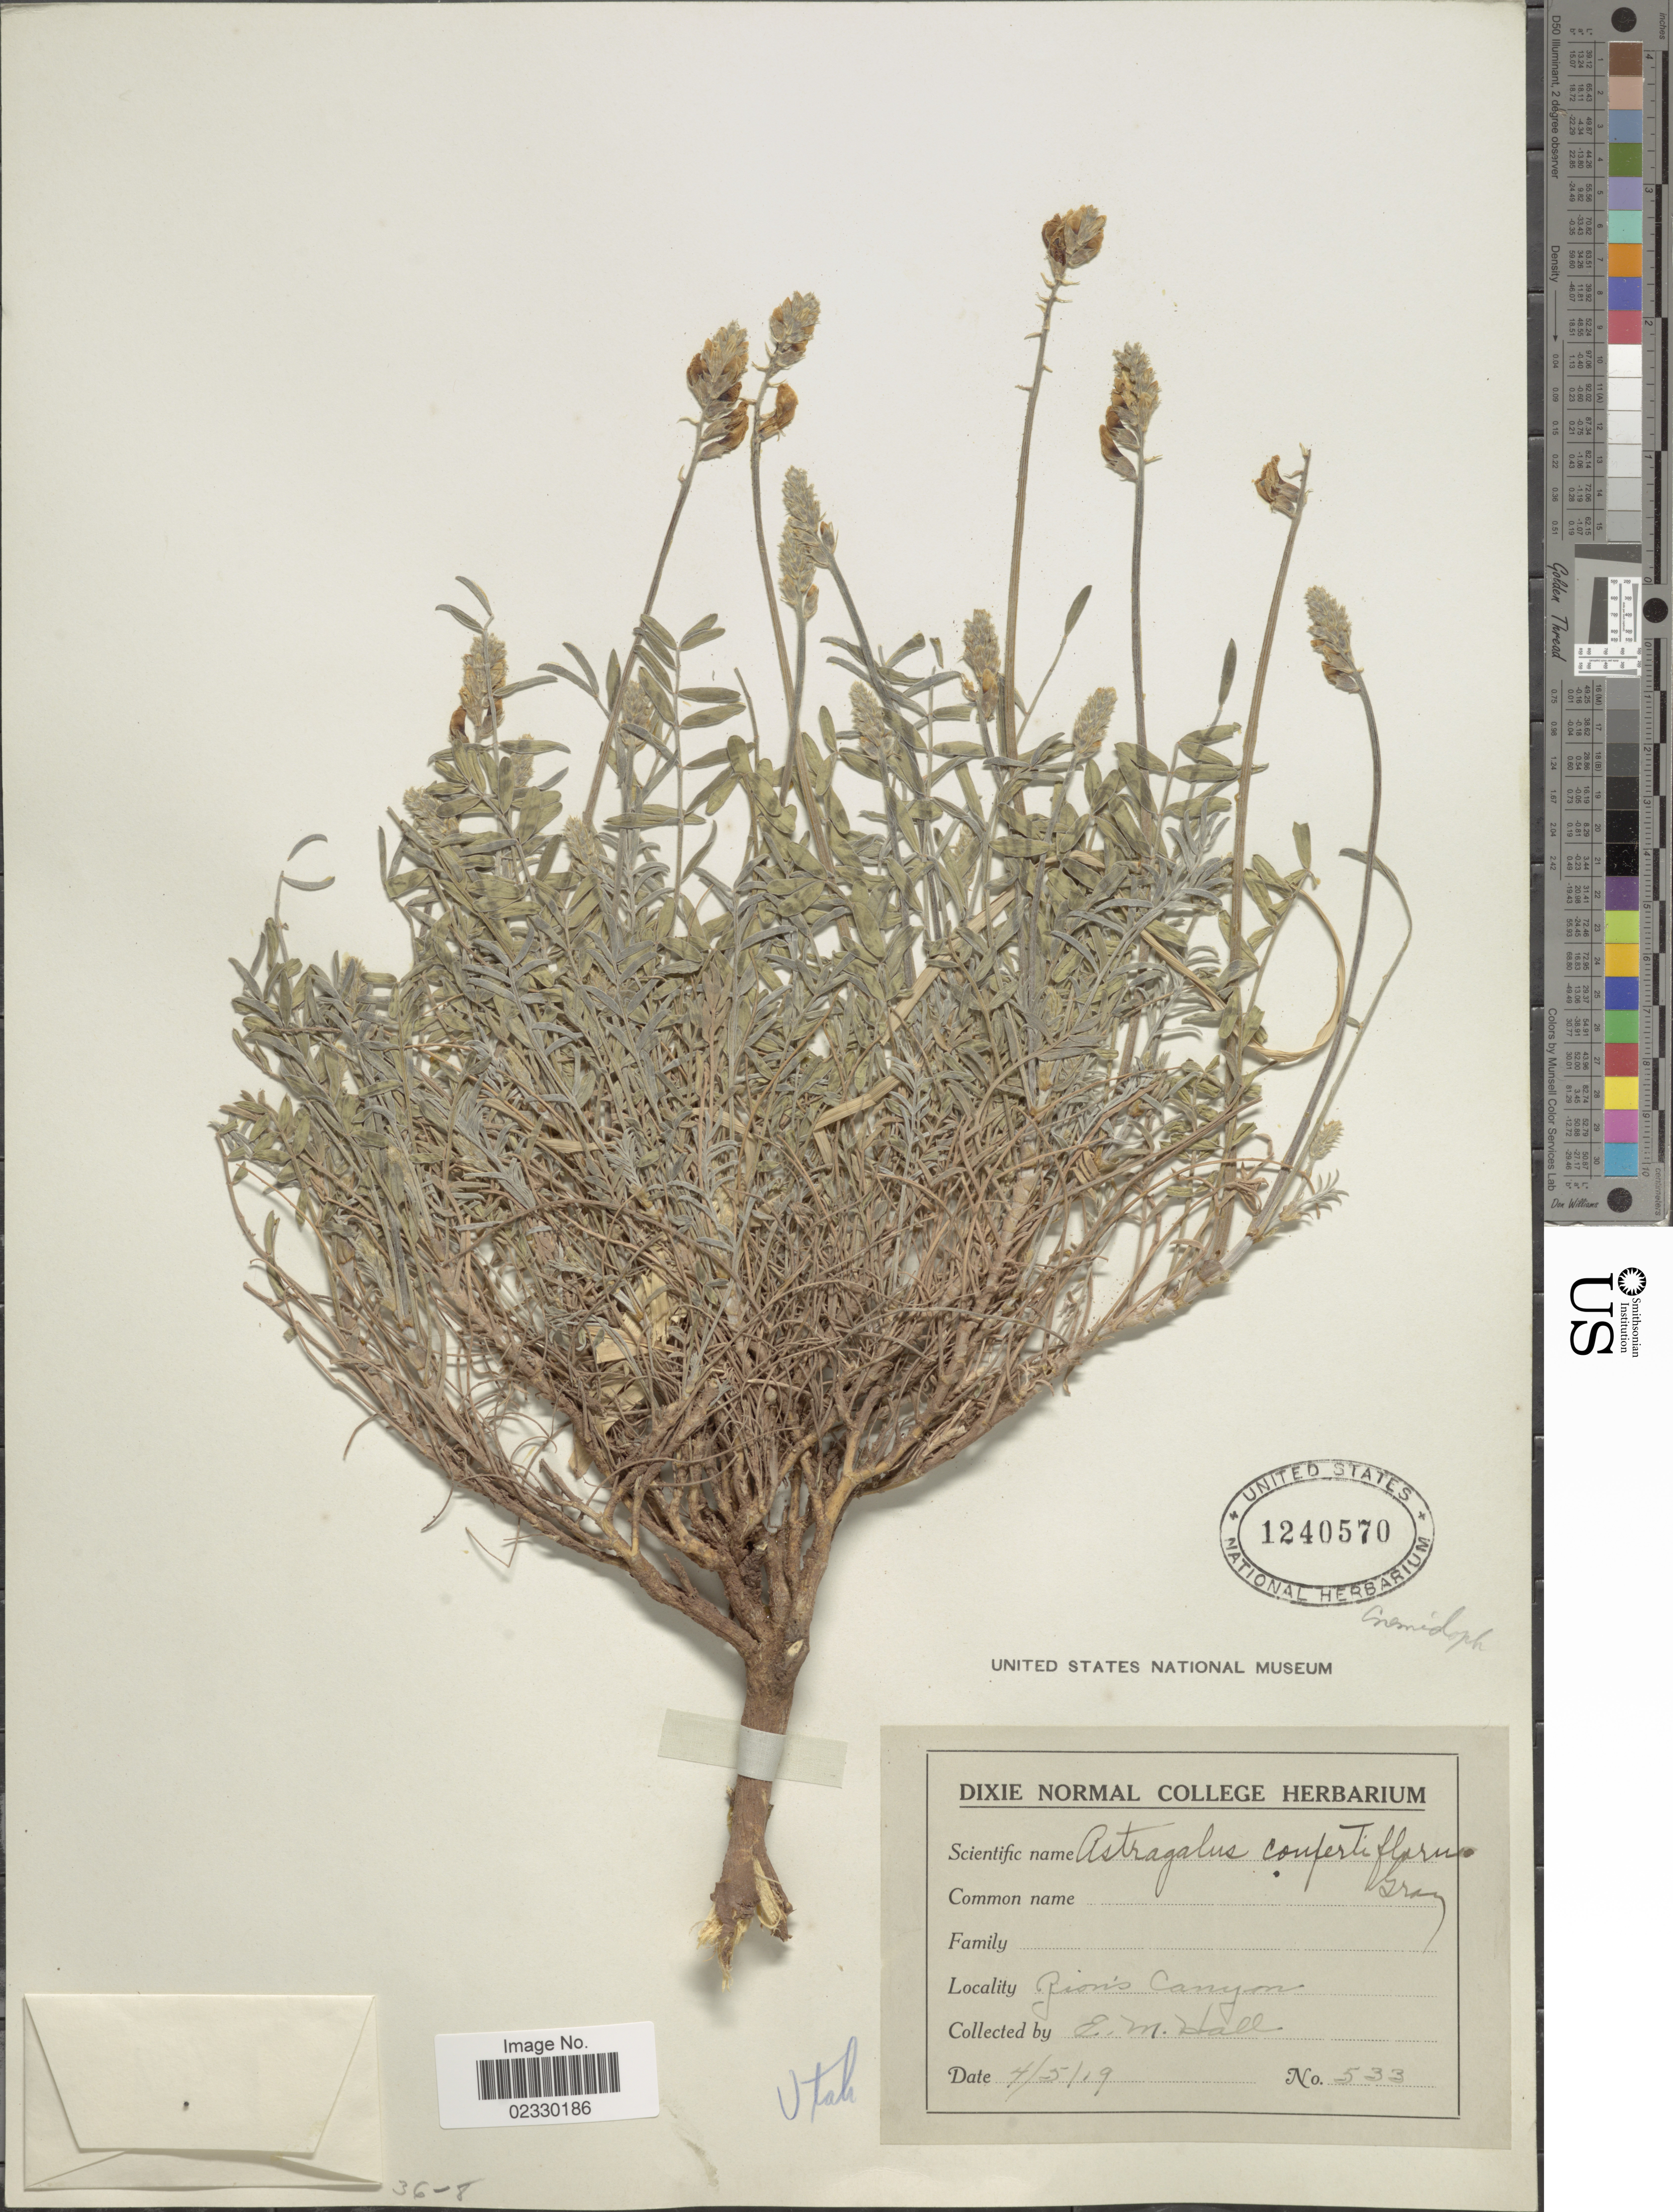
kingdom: Plantae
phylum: Tracheophyta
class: Magnoliopsida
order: Fabales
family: Fabaceae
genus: Astragalus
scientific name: Astragalus confertiflorus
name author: A. Gray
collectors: E. Hall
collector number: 533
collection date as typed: Transcribed d/m/y: 5/4/19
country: United States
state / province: Utah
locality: Zion's Canyon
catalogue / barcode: US 1240570